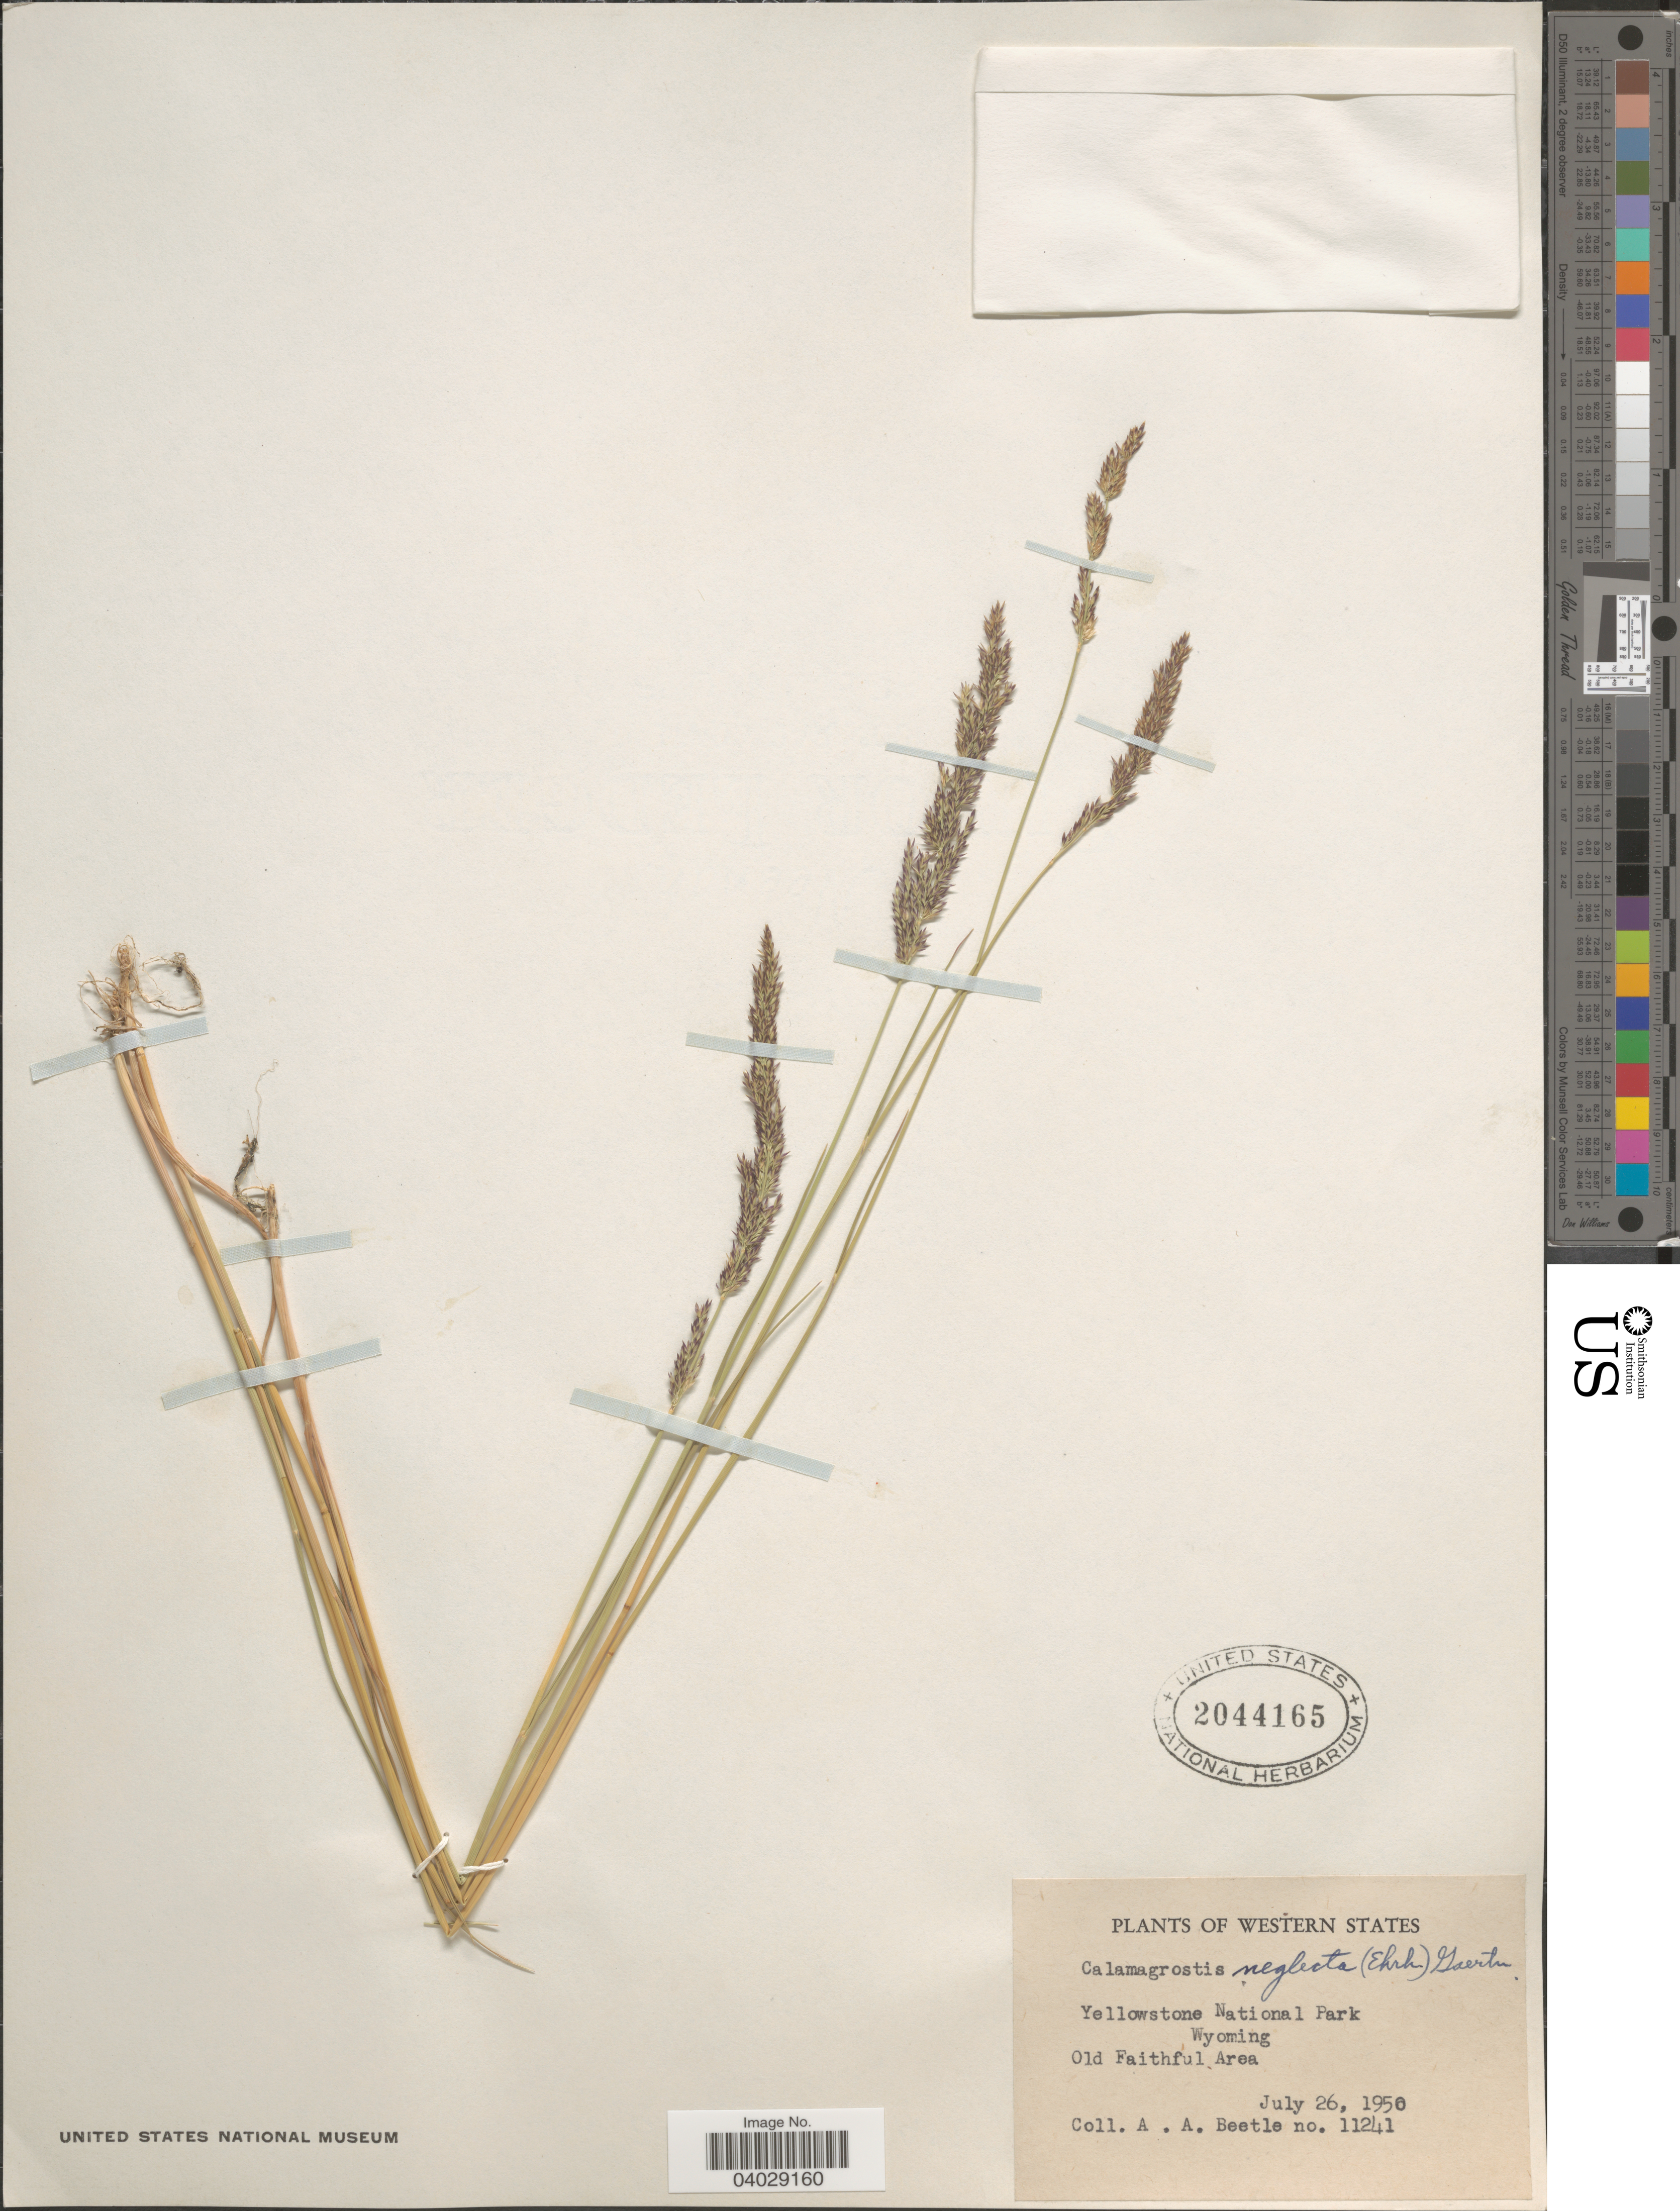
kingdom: Plantae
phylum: Tracheophyta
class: Liliopsida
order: Poales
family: Poaceae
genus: Calamagrostis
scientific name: Calamagrostis neglecta (Ehrh.) Gaertner et al.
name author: (Ehrhart) G. Gaertn. et al.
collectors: A. A. Beetle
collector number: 11241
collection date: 1950-07-26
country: United States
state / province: Wyoming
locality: Western States. Yellowstone National Park. Old Faithful area.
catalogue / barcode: US 2044165